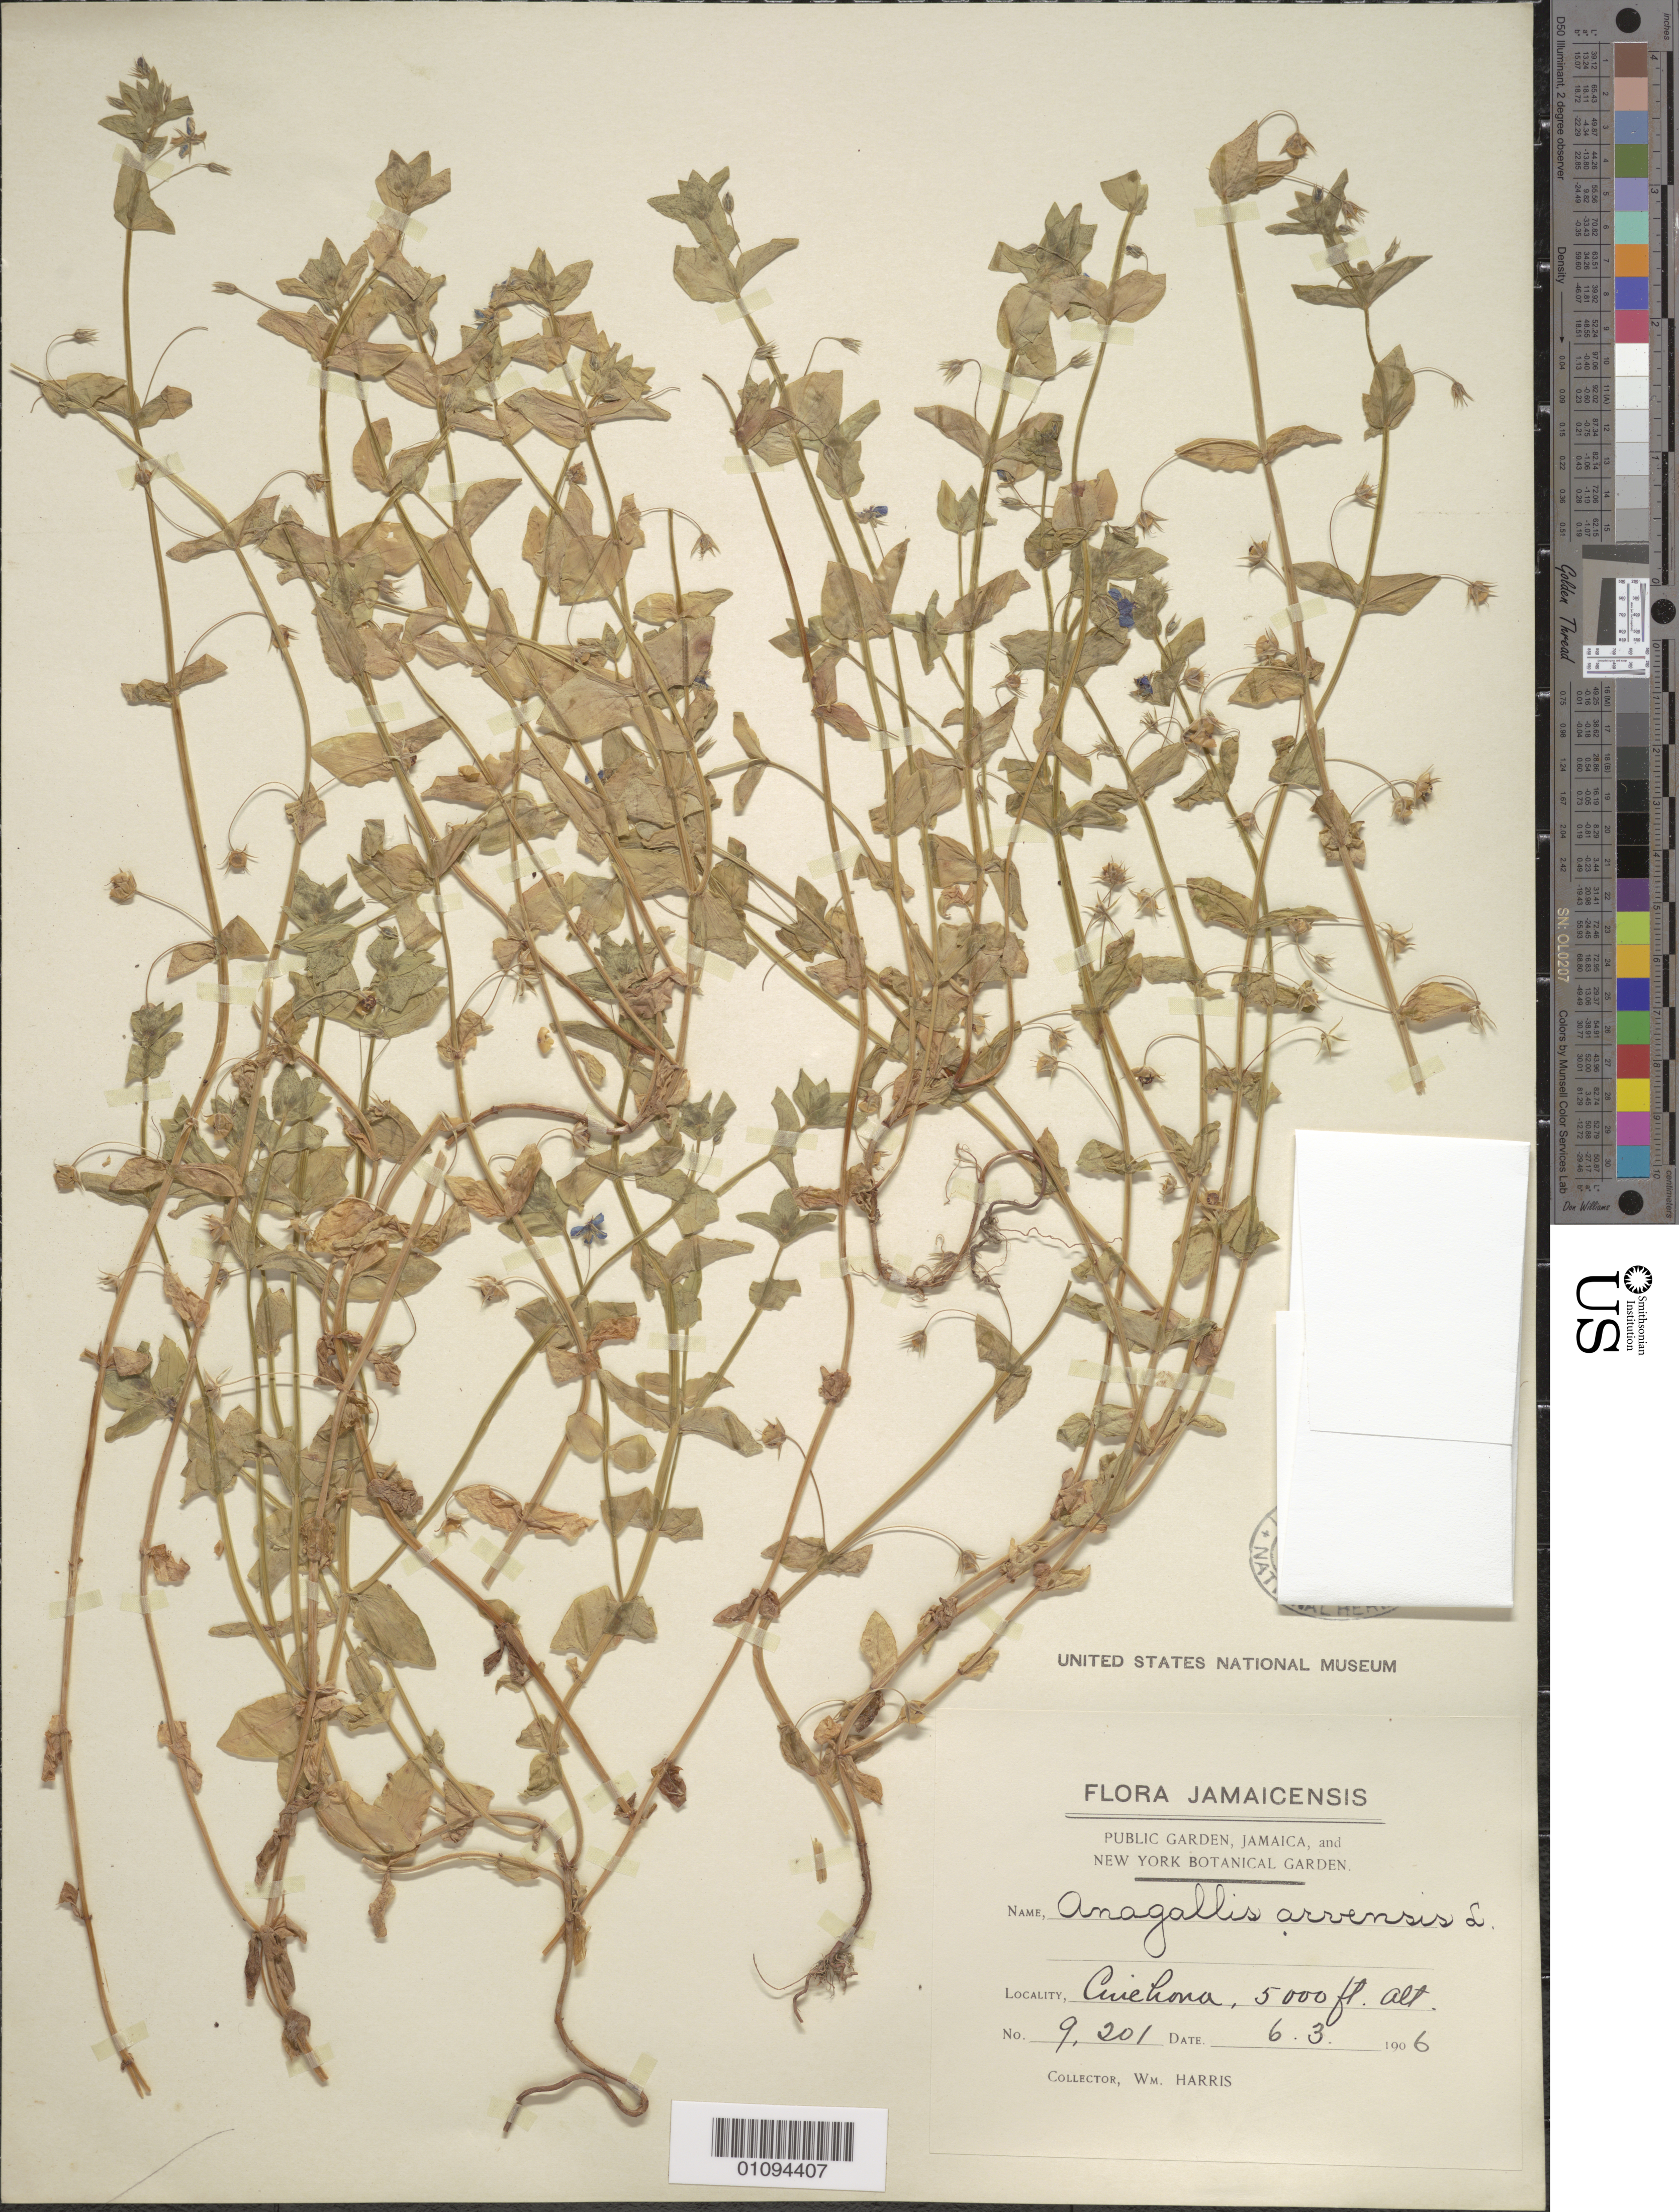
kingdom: Plantae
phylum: Tracheophyta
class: Magnoliopsida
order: Ericales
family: Primulaceae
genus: Anagallis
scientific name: Anagallis arvensis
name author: L.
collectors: W. Harris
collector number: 9201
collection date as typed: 06 Mar 1906 or 03 Jun 1906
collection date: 1906-03-06 or 1906-06-03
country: Jamaica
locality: Cuiehona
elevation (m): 1524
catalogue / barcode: US 524651